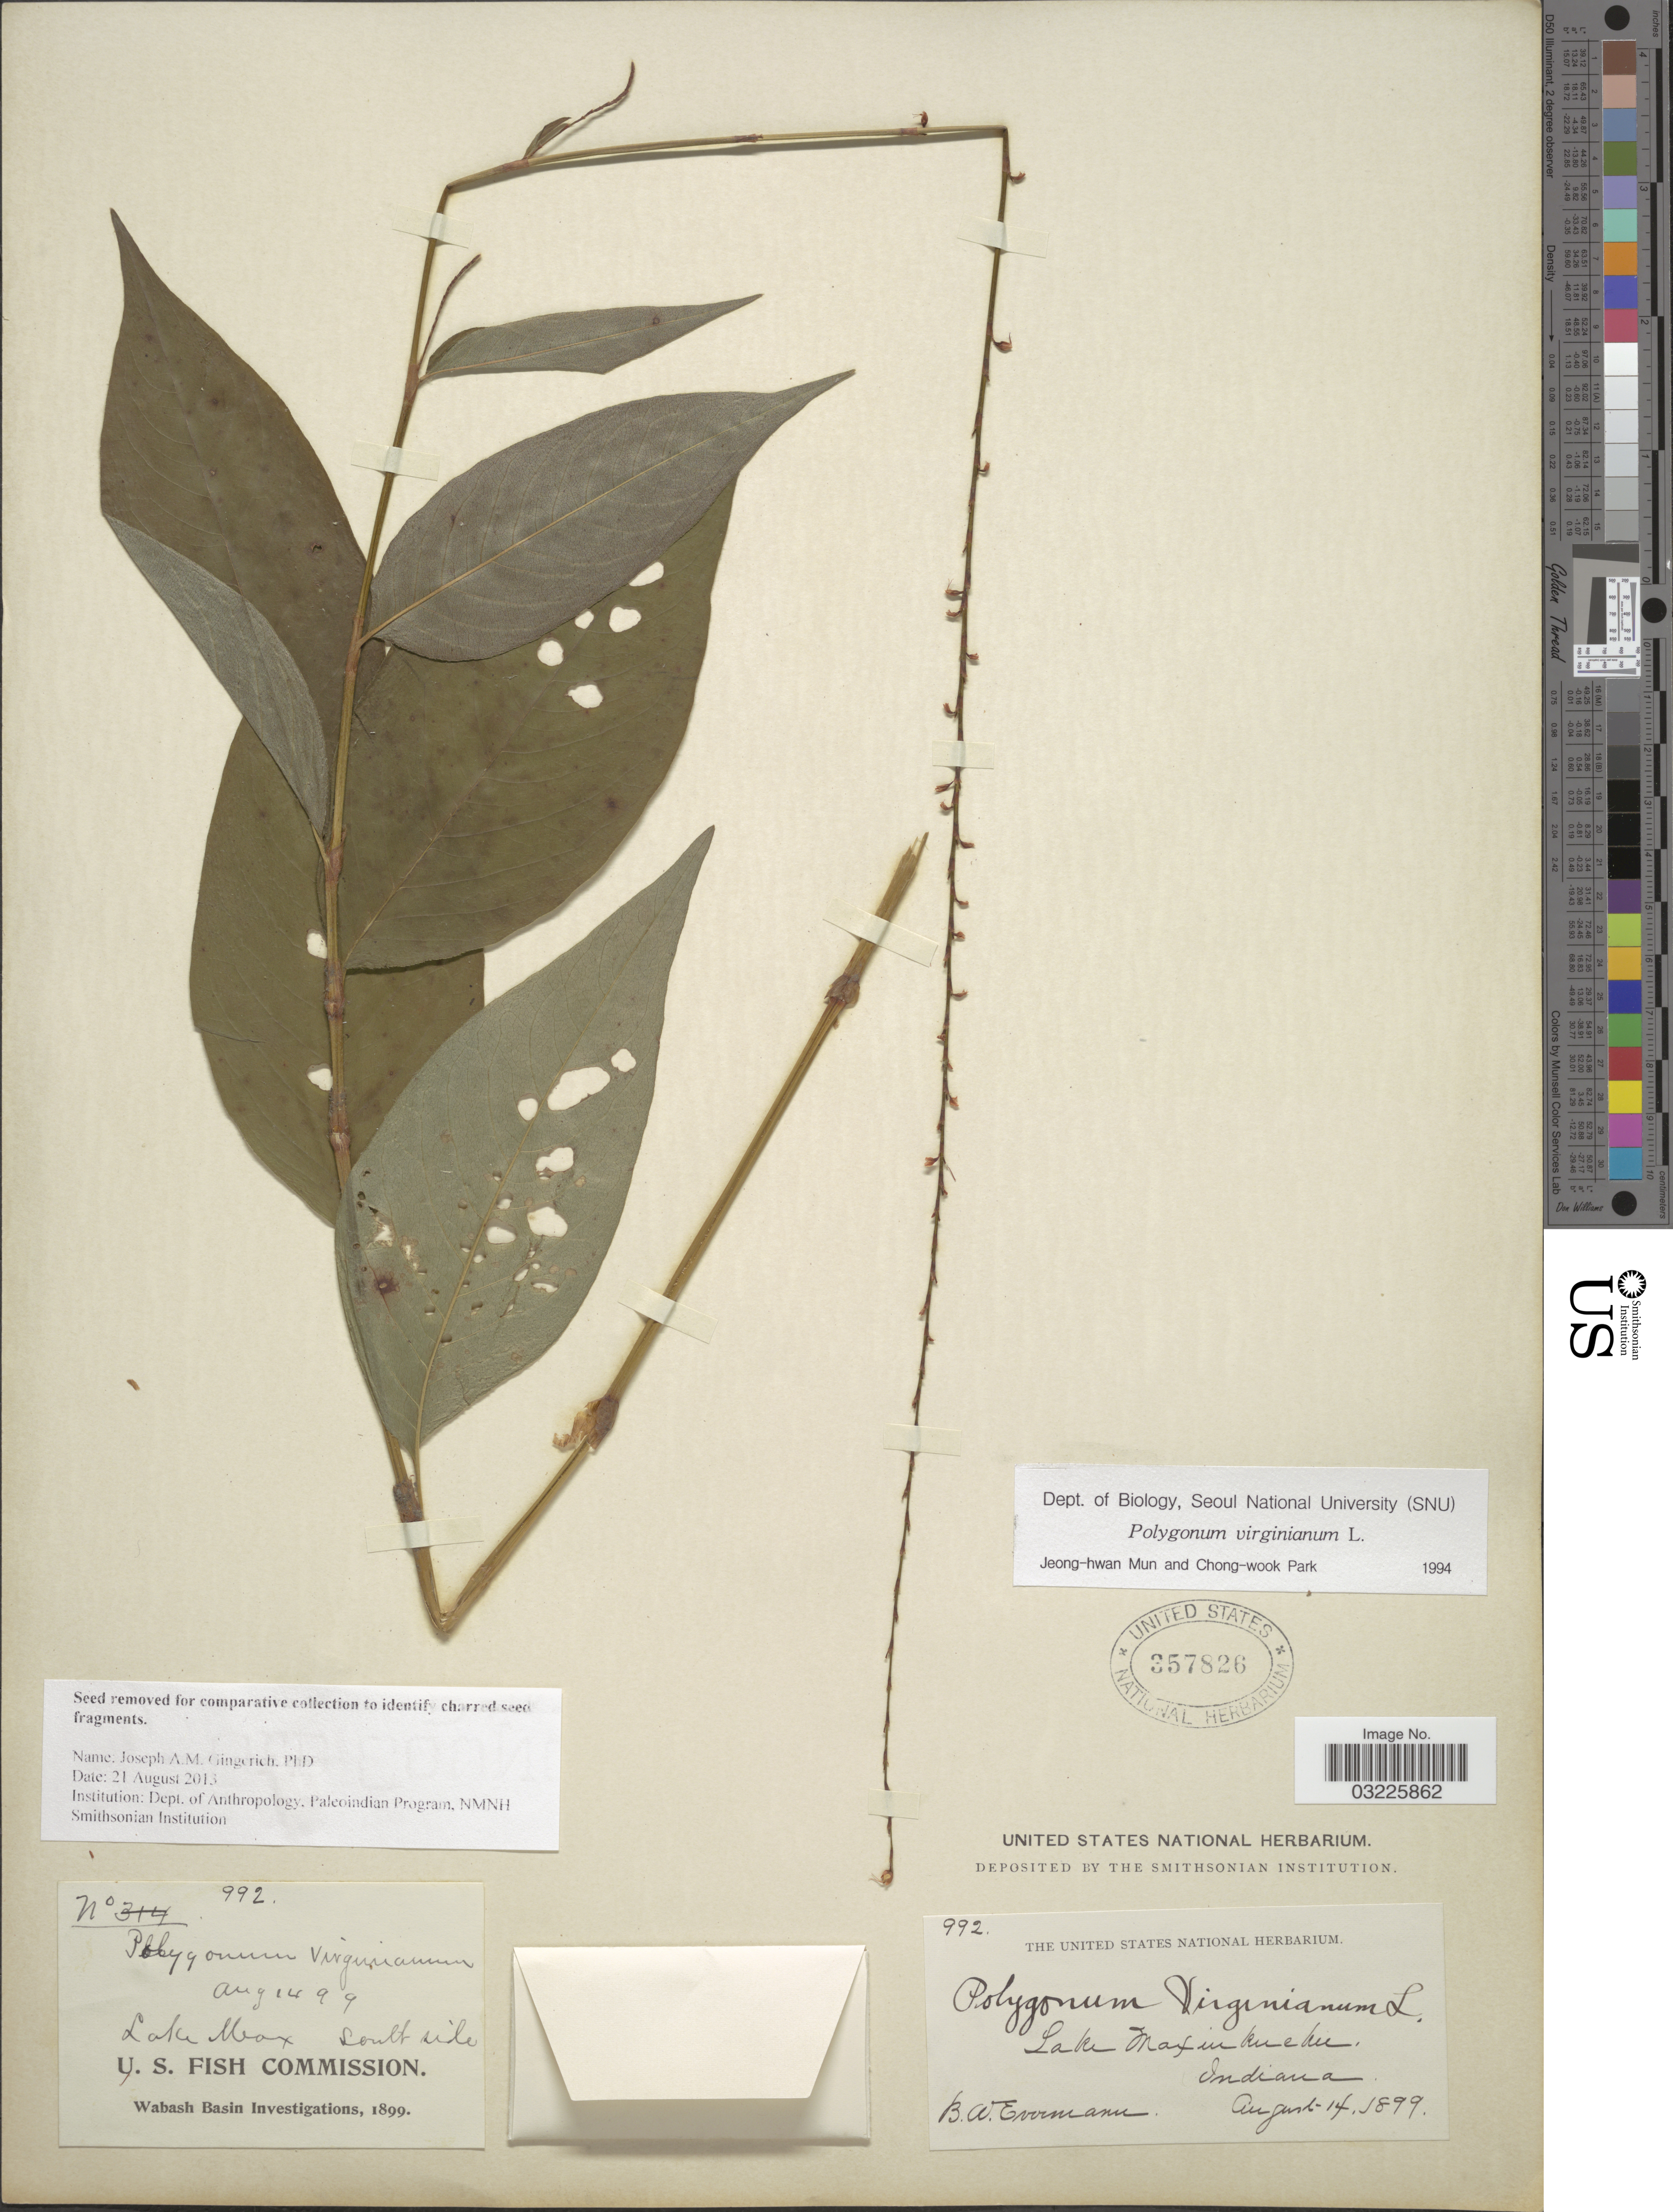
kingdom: Plantae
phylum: Tracheophyta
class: Magnoliopsida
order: Caryophyllales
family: Polygonaceae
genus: Persicaria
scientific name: Persicaria virginiana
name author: (L.) Gaertn.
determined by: Atha, D. E.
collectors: B. W. Evermann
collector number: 992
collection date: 1899-08-14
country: United States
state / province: Indiana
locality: Lake Maxinkuckee. South side. Wabash Basin [unsure placement]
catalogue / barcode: US 357826